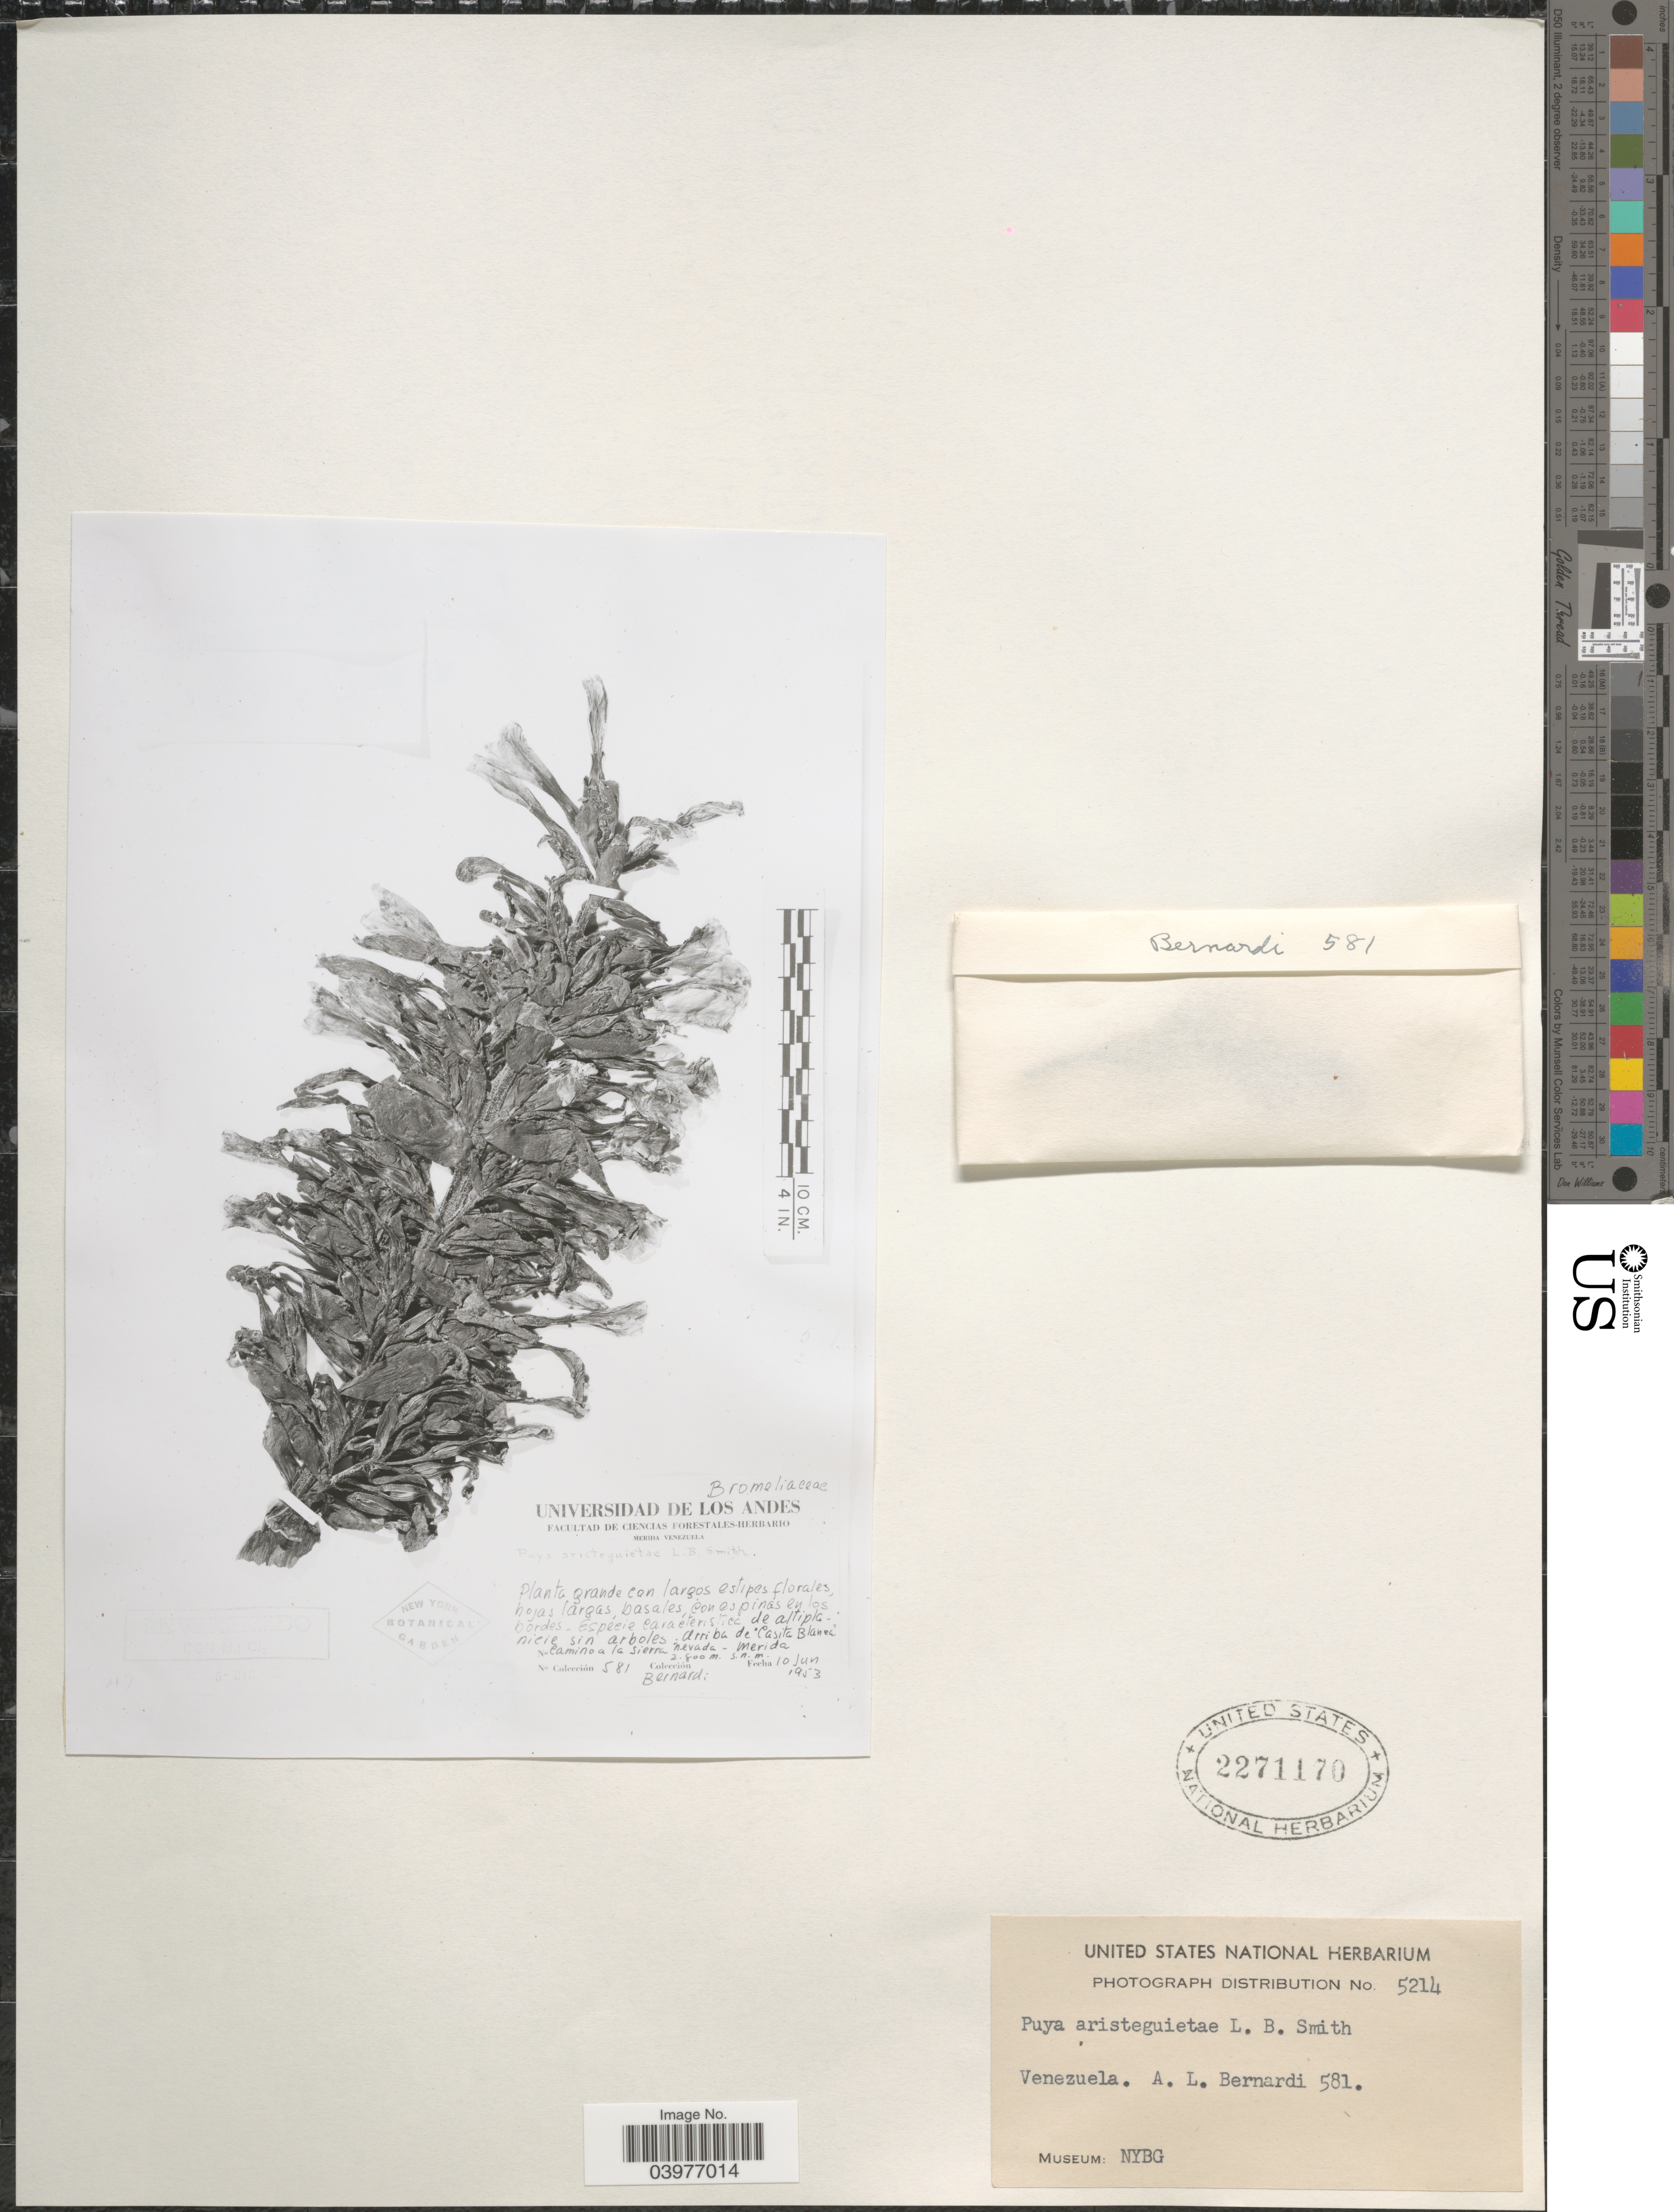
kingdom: Plantae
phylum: Tracheophyta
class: Liliopsida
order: Poales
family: Bromeliaceae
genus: Puya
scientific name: Puya aristeguietae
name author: L.B. Sm.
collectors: A. L. Bernardi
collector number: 581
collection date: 1953-06-10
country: Venezuela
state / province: Merida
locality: Arriba de 'Casita Blanca' Camino a la Sierra Nevada.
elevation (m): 2800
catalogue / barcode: US 2271170